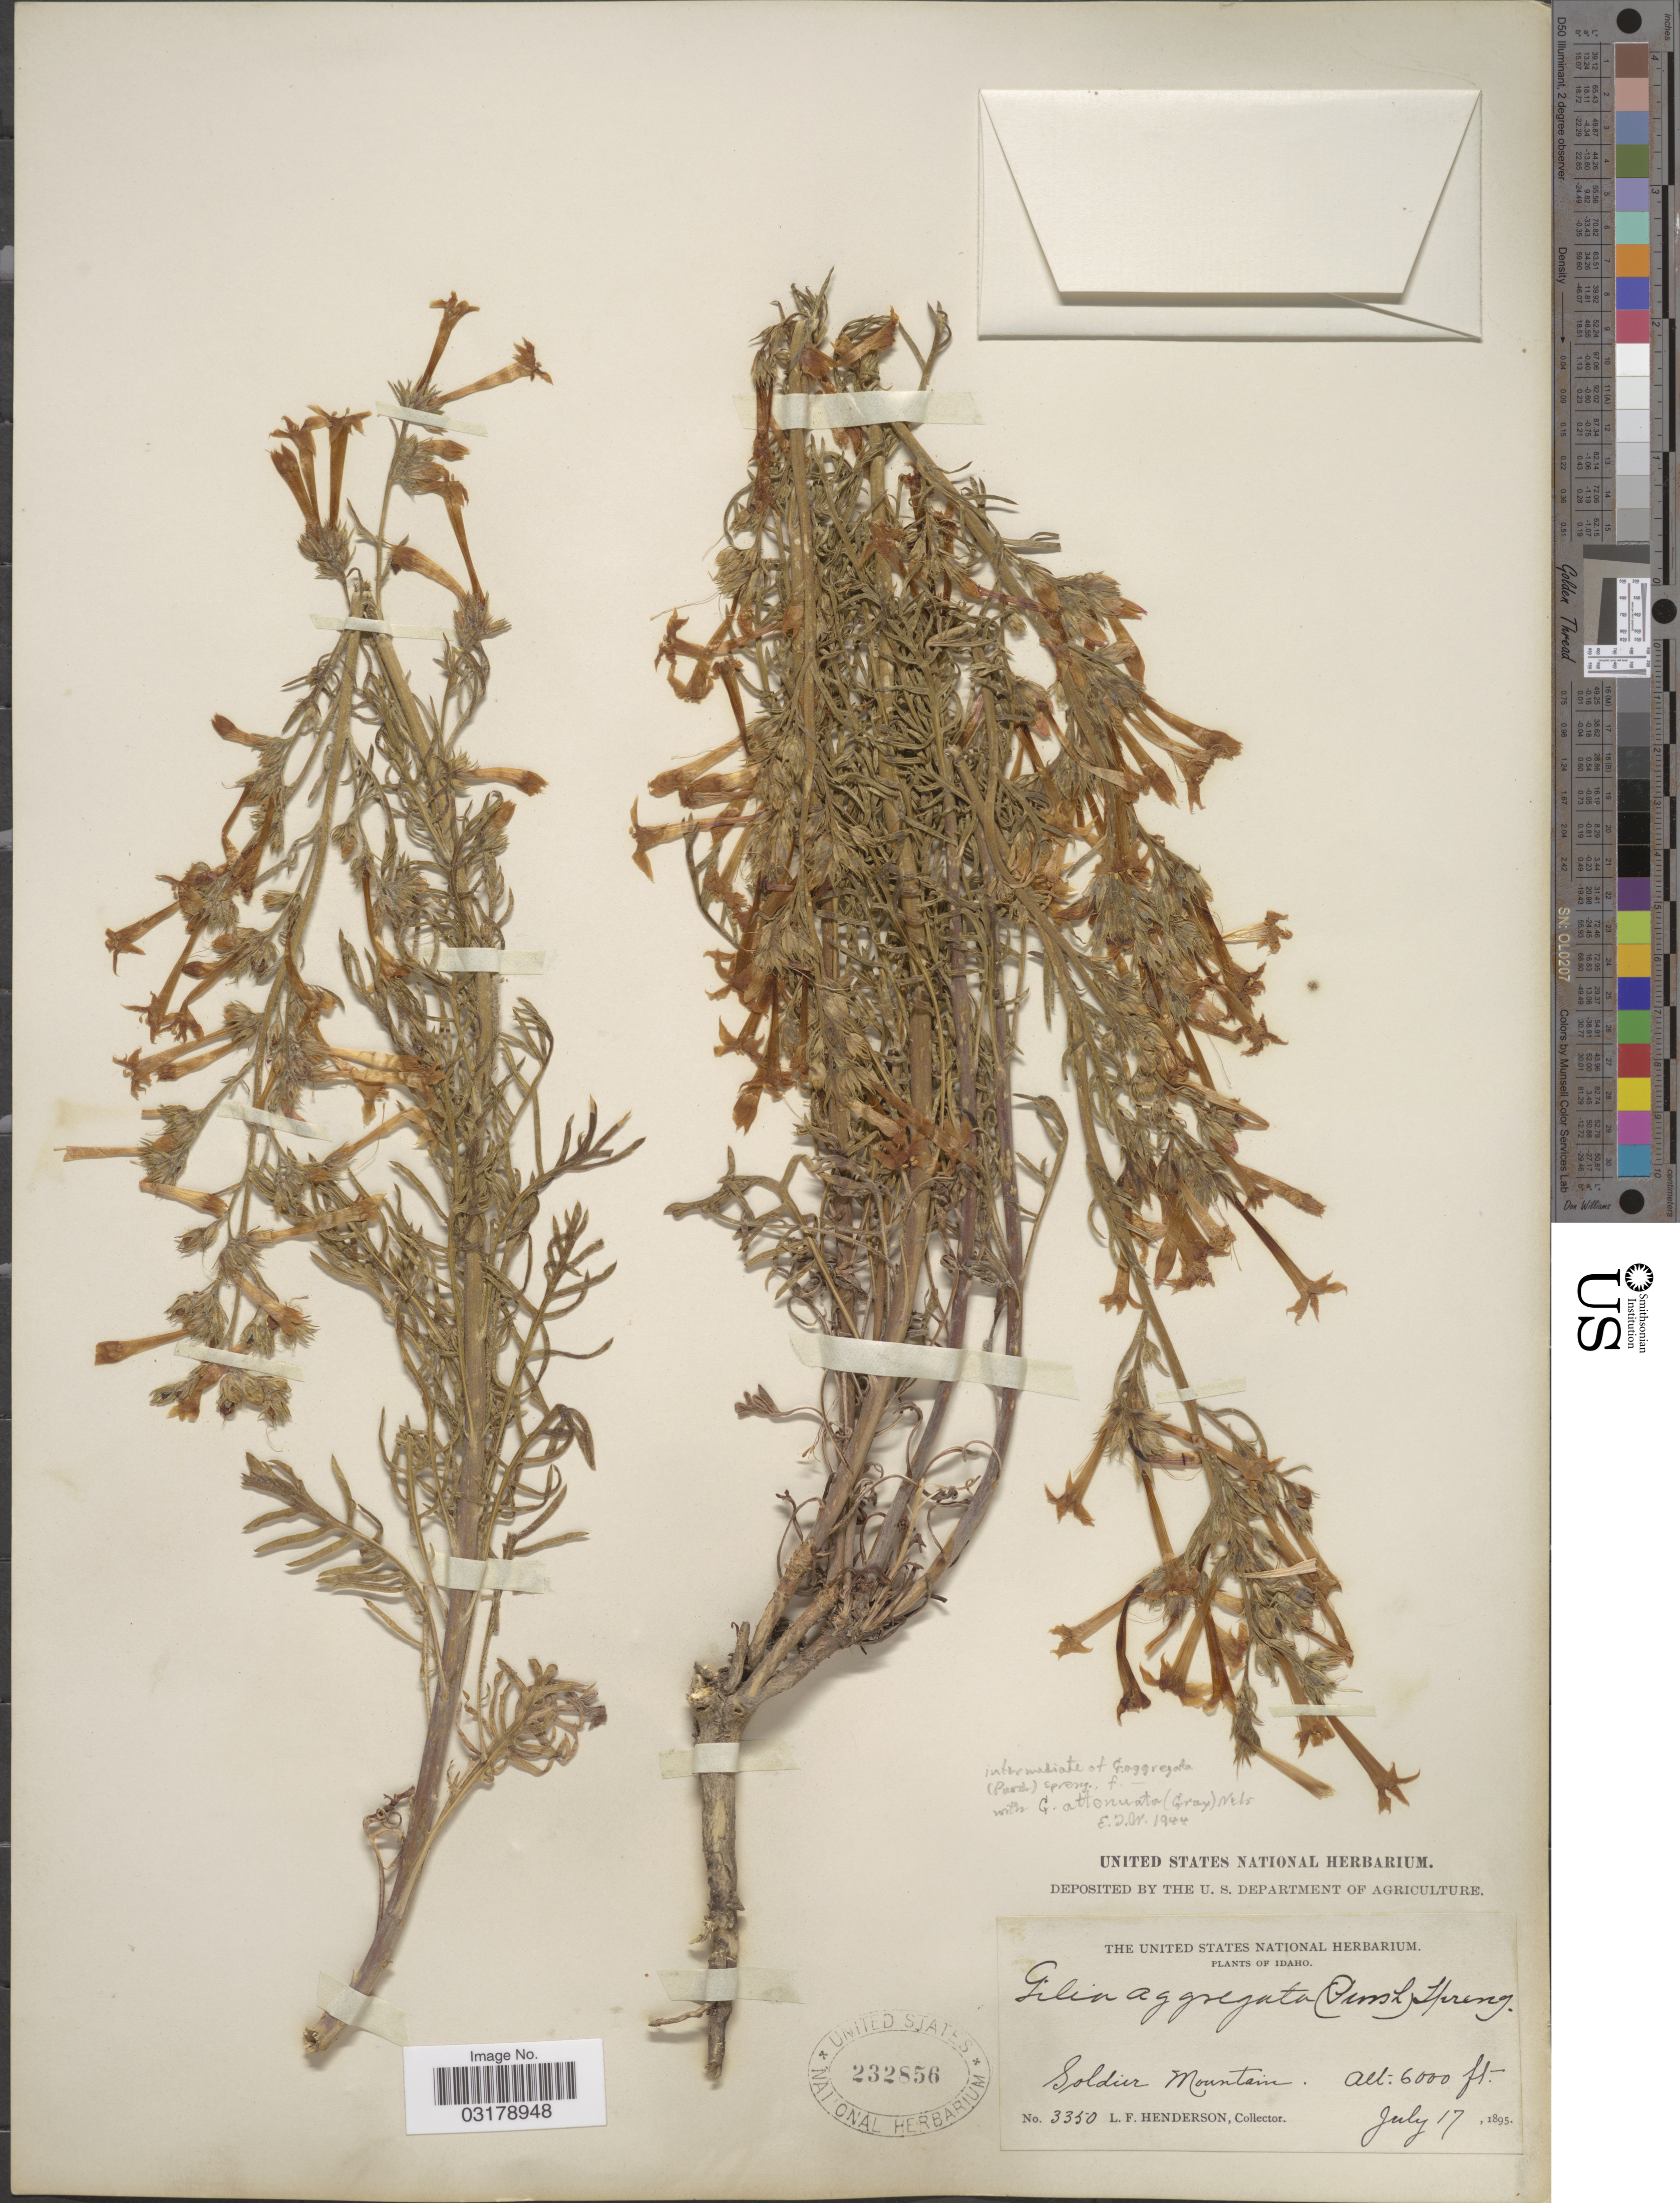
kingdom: Plantae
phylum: Tracheophyta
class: Magnoliopsida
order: Ericales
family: Polemoniaceae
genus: Ipomopsis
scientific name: Ipomopsis aggregata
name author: (Pursh) V.E. Grant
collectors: L. Henderson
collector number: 3350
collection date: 1895-07-17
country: United States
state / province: Idaho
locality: Soldier Mountain.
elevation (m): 1829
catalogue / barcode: US 232856